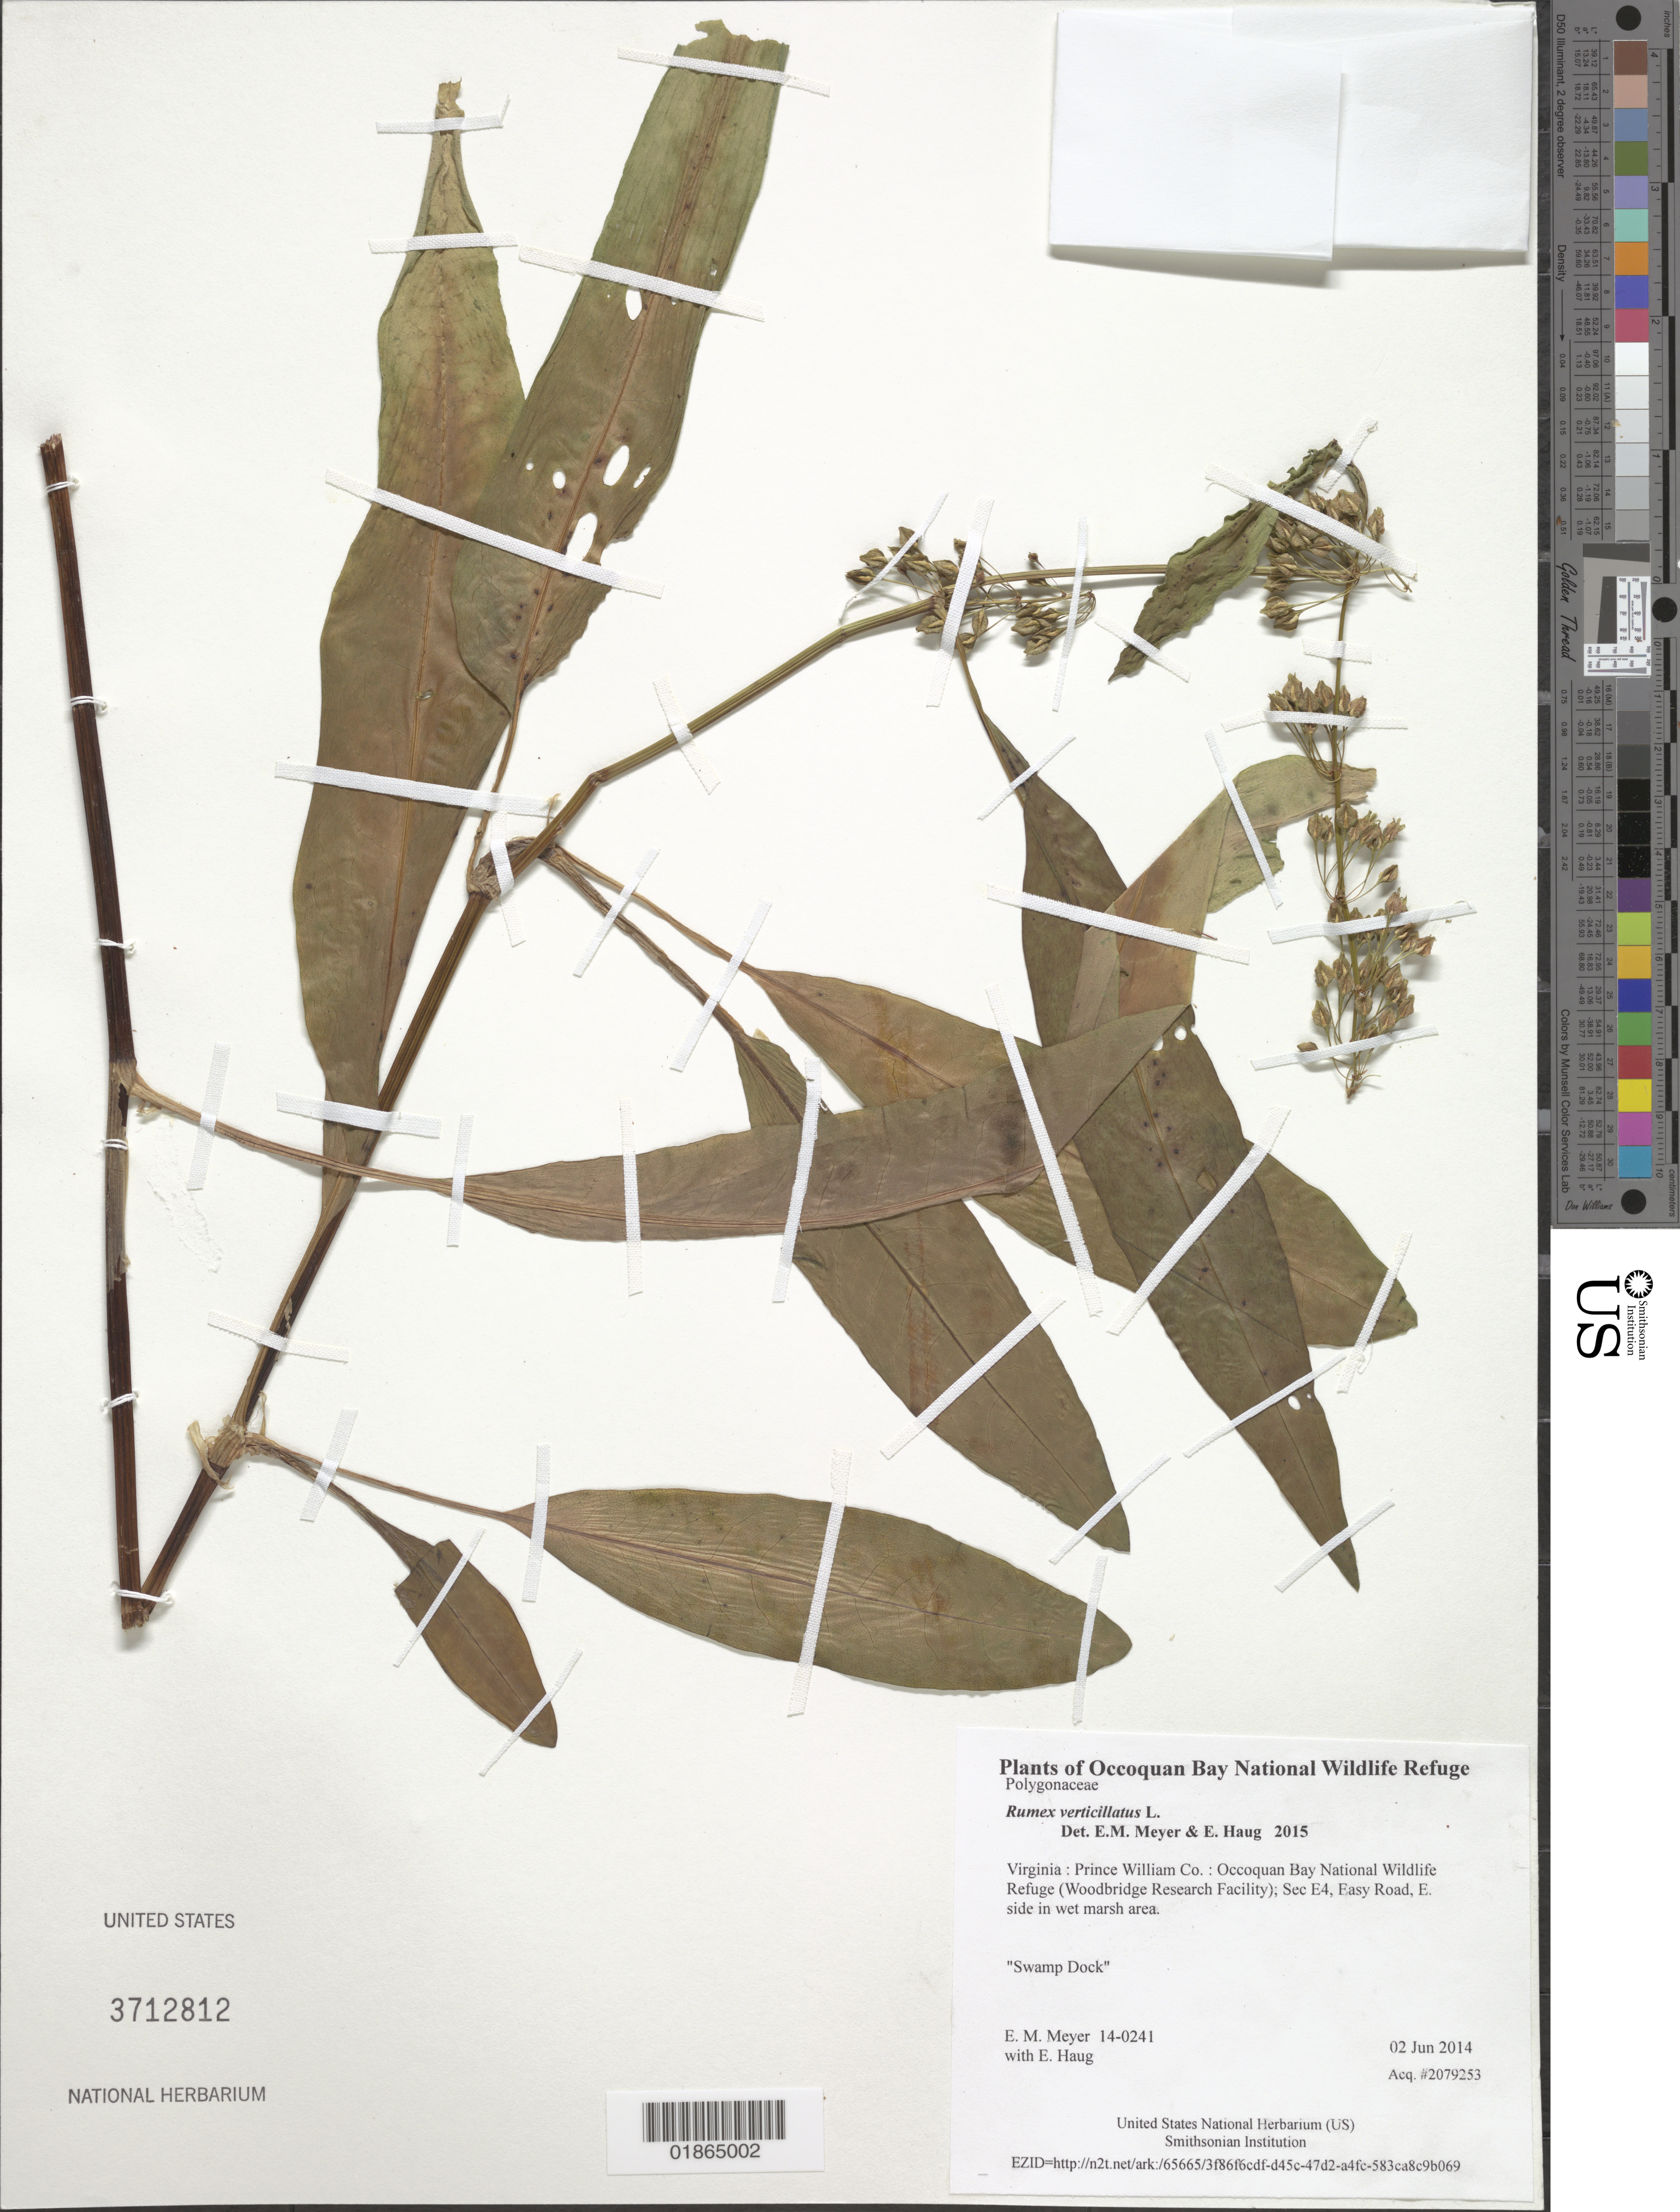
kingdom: Plantae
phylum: Tracheophyta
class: Magnoliopsida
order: Caryophyllales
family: Polygonaceae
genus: Rumex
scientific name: Rumex verticillatus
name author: L.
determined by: Meyer, E. M.; Haug, E.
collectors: E. M. Meyer & E. Haug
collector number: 14-0241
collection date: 2014-06-02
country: United States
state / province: Virginia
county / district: Prince William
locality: Occoquan Bay National Wildlife Refuge (Woodbridge Research Facility); Sec E4, Easy Road, E. side in wet marsh area.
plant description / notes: Swamp Dock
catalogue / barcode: US 3712812